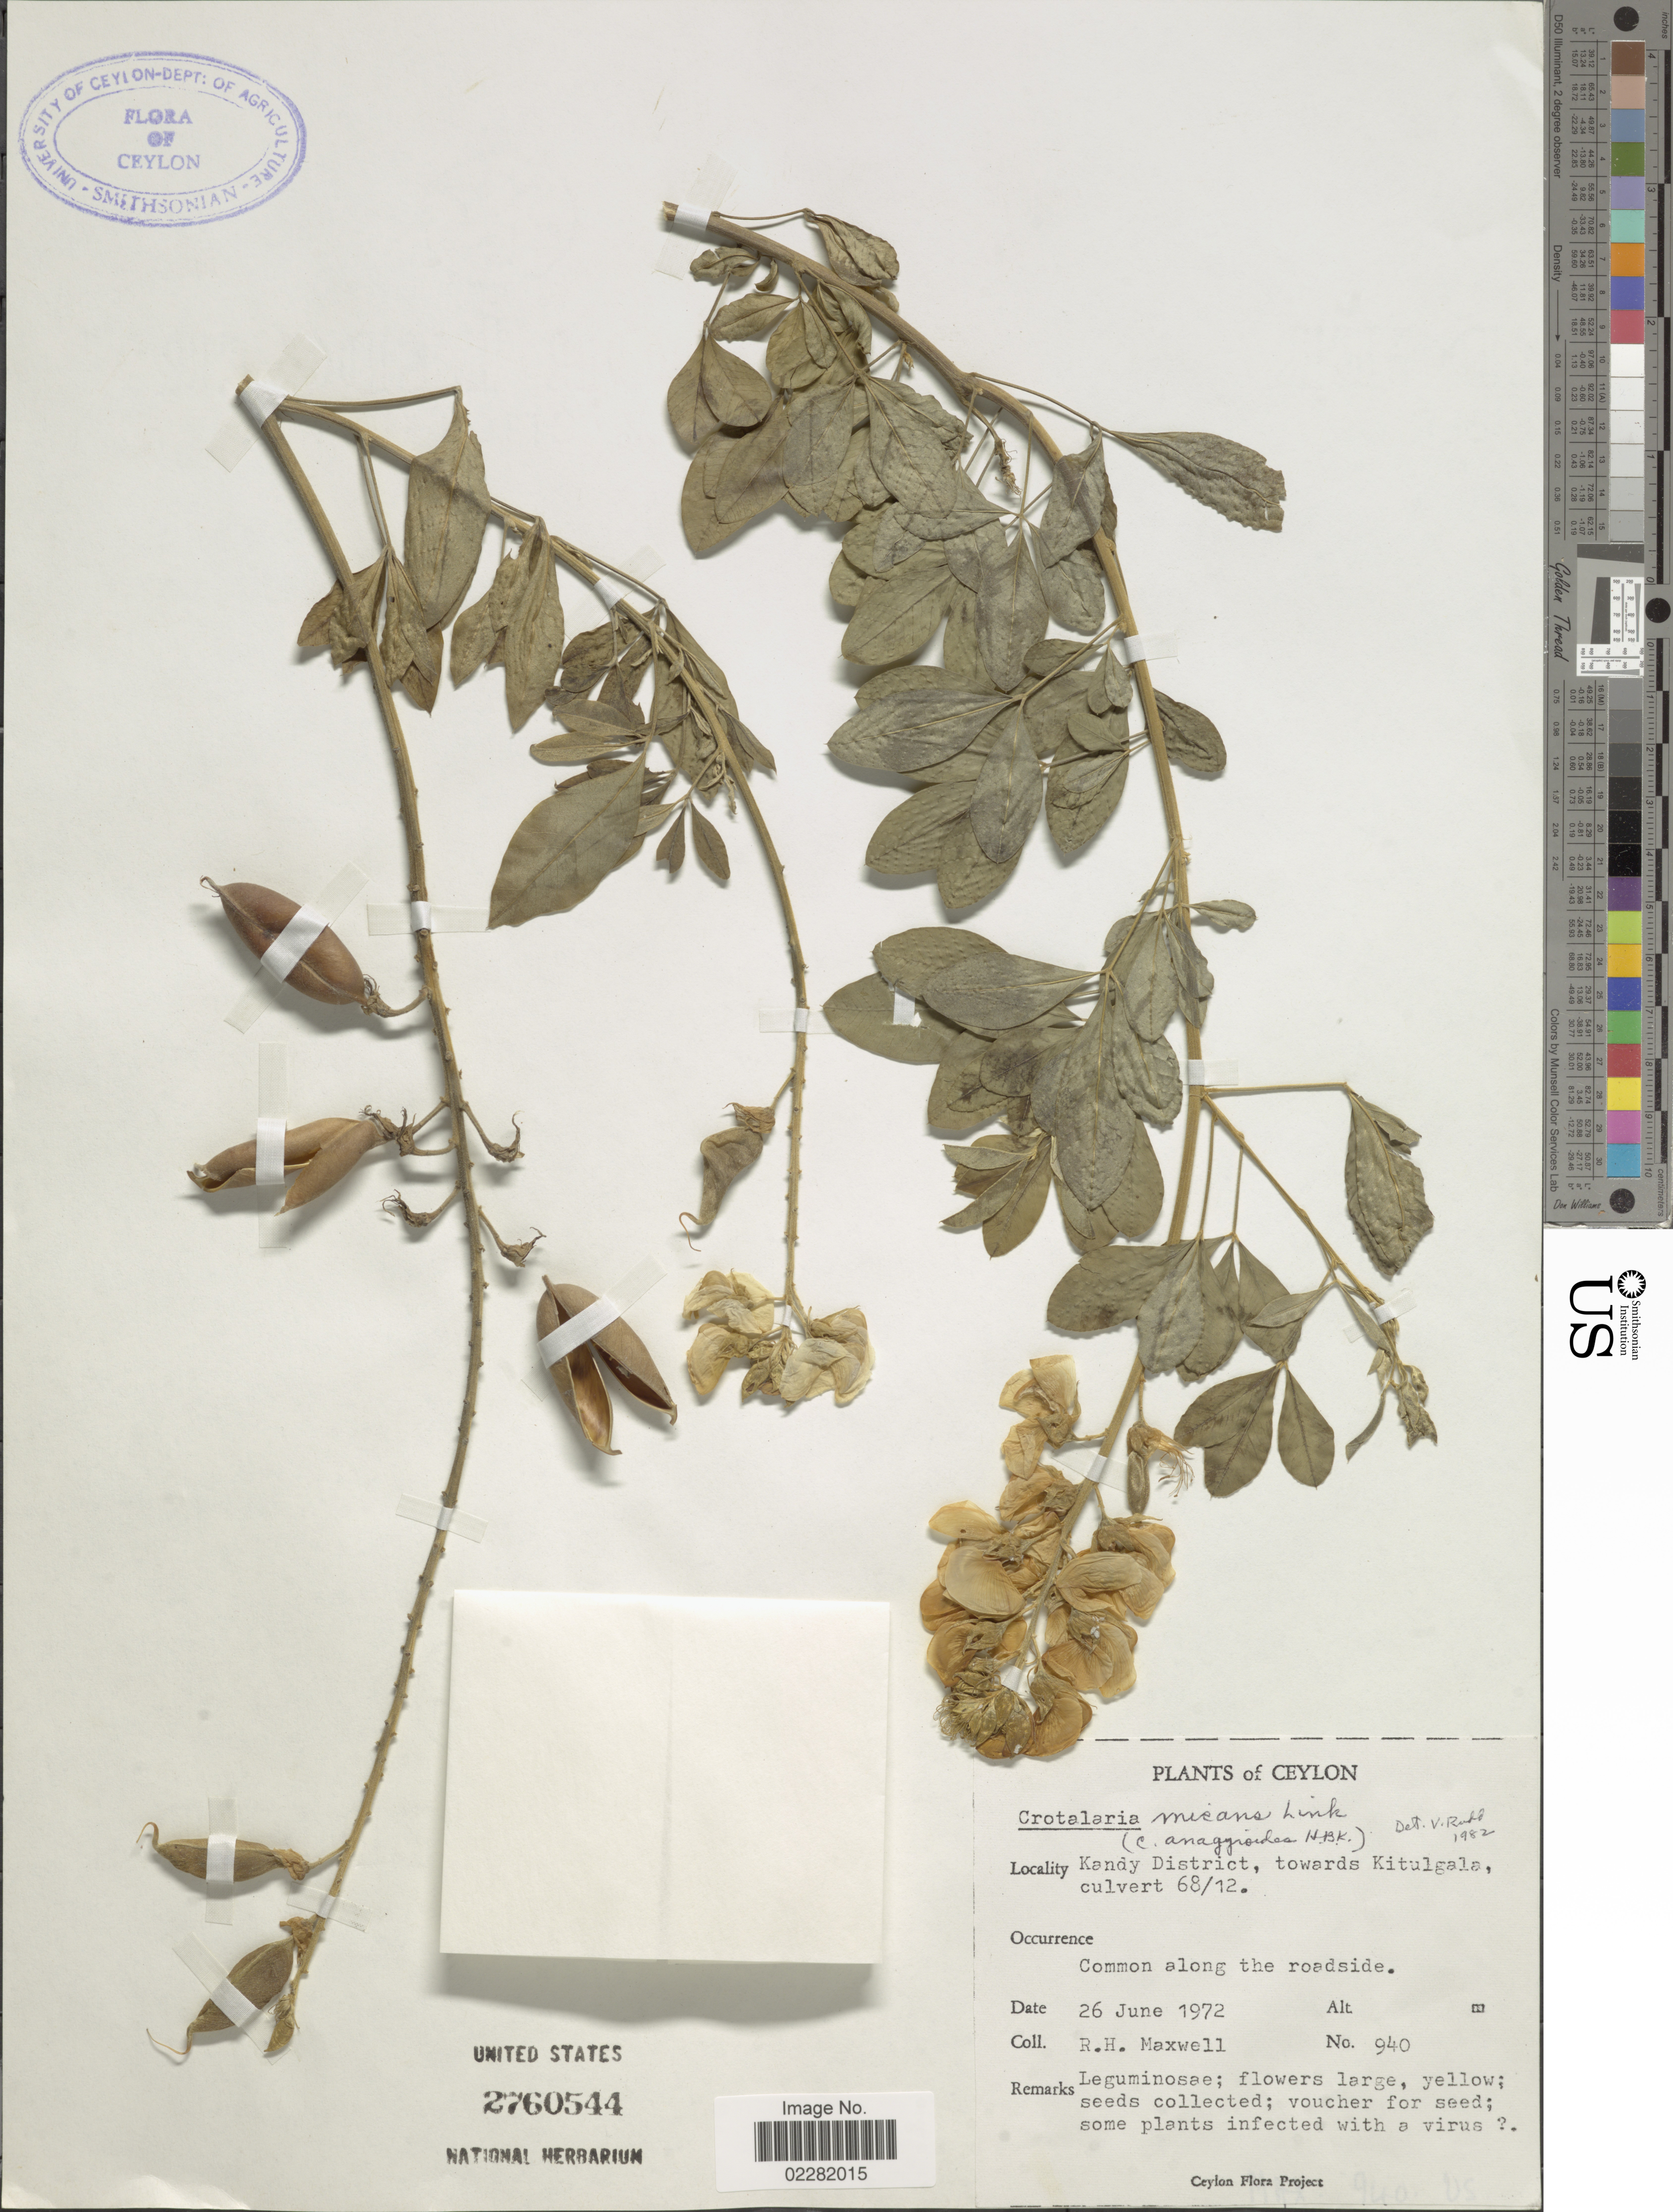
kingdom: Plantae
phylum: Tracheophyta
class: Magnoliopsida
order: Fabales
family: Fabaceae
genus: Crotalaria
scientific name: Crotalaria micans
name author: Link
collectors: R. Maxwell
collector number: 940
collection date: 1972-06-26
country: Sri Lanka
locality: Ceylon, Kandy District, towards Kitulgala, culvert 68/12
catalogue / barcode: US 2760544